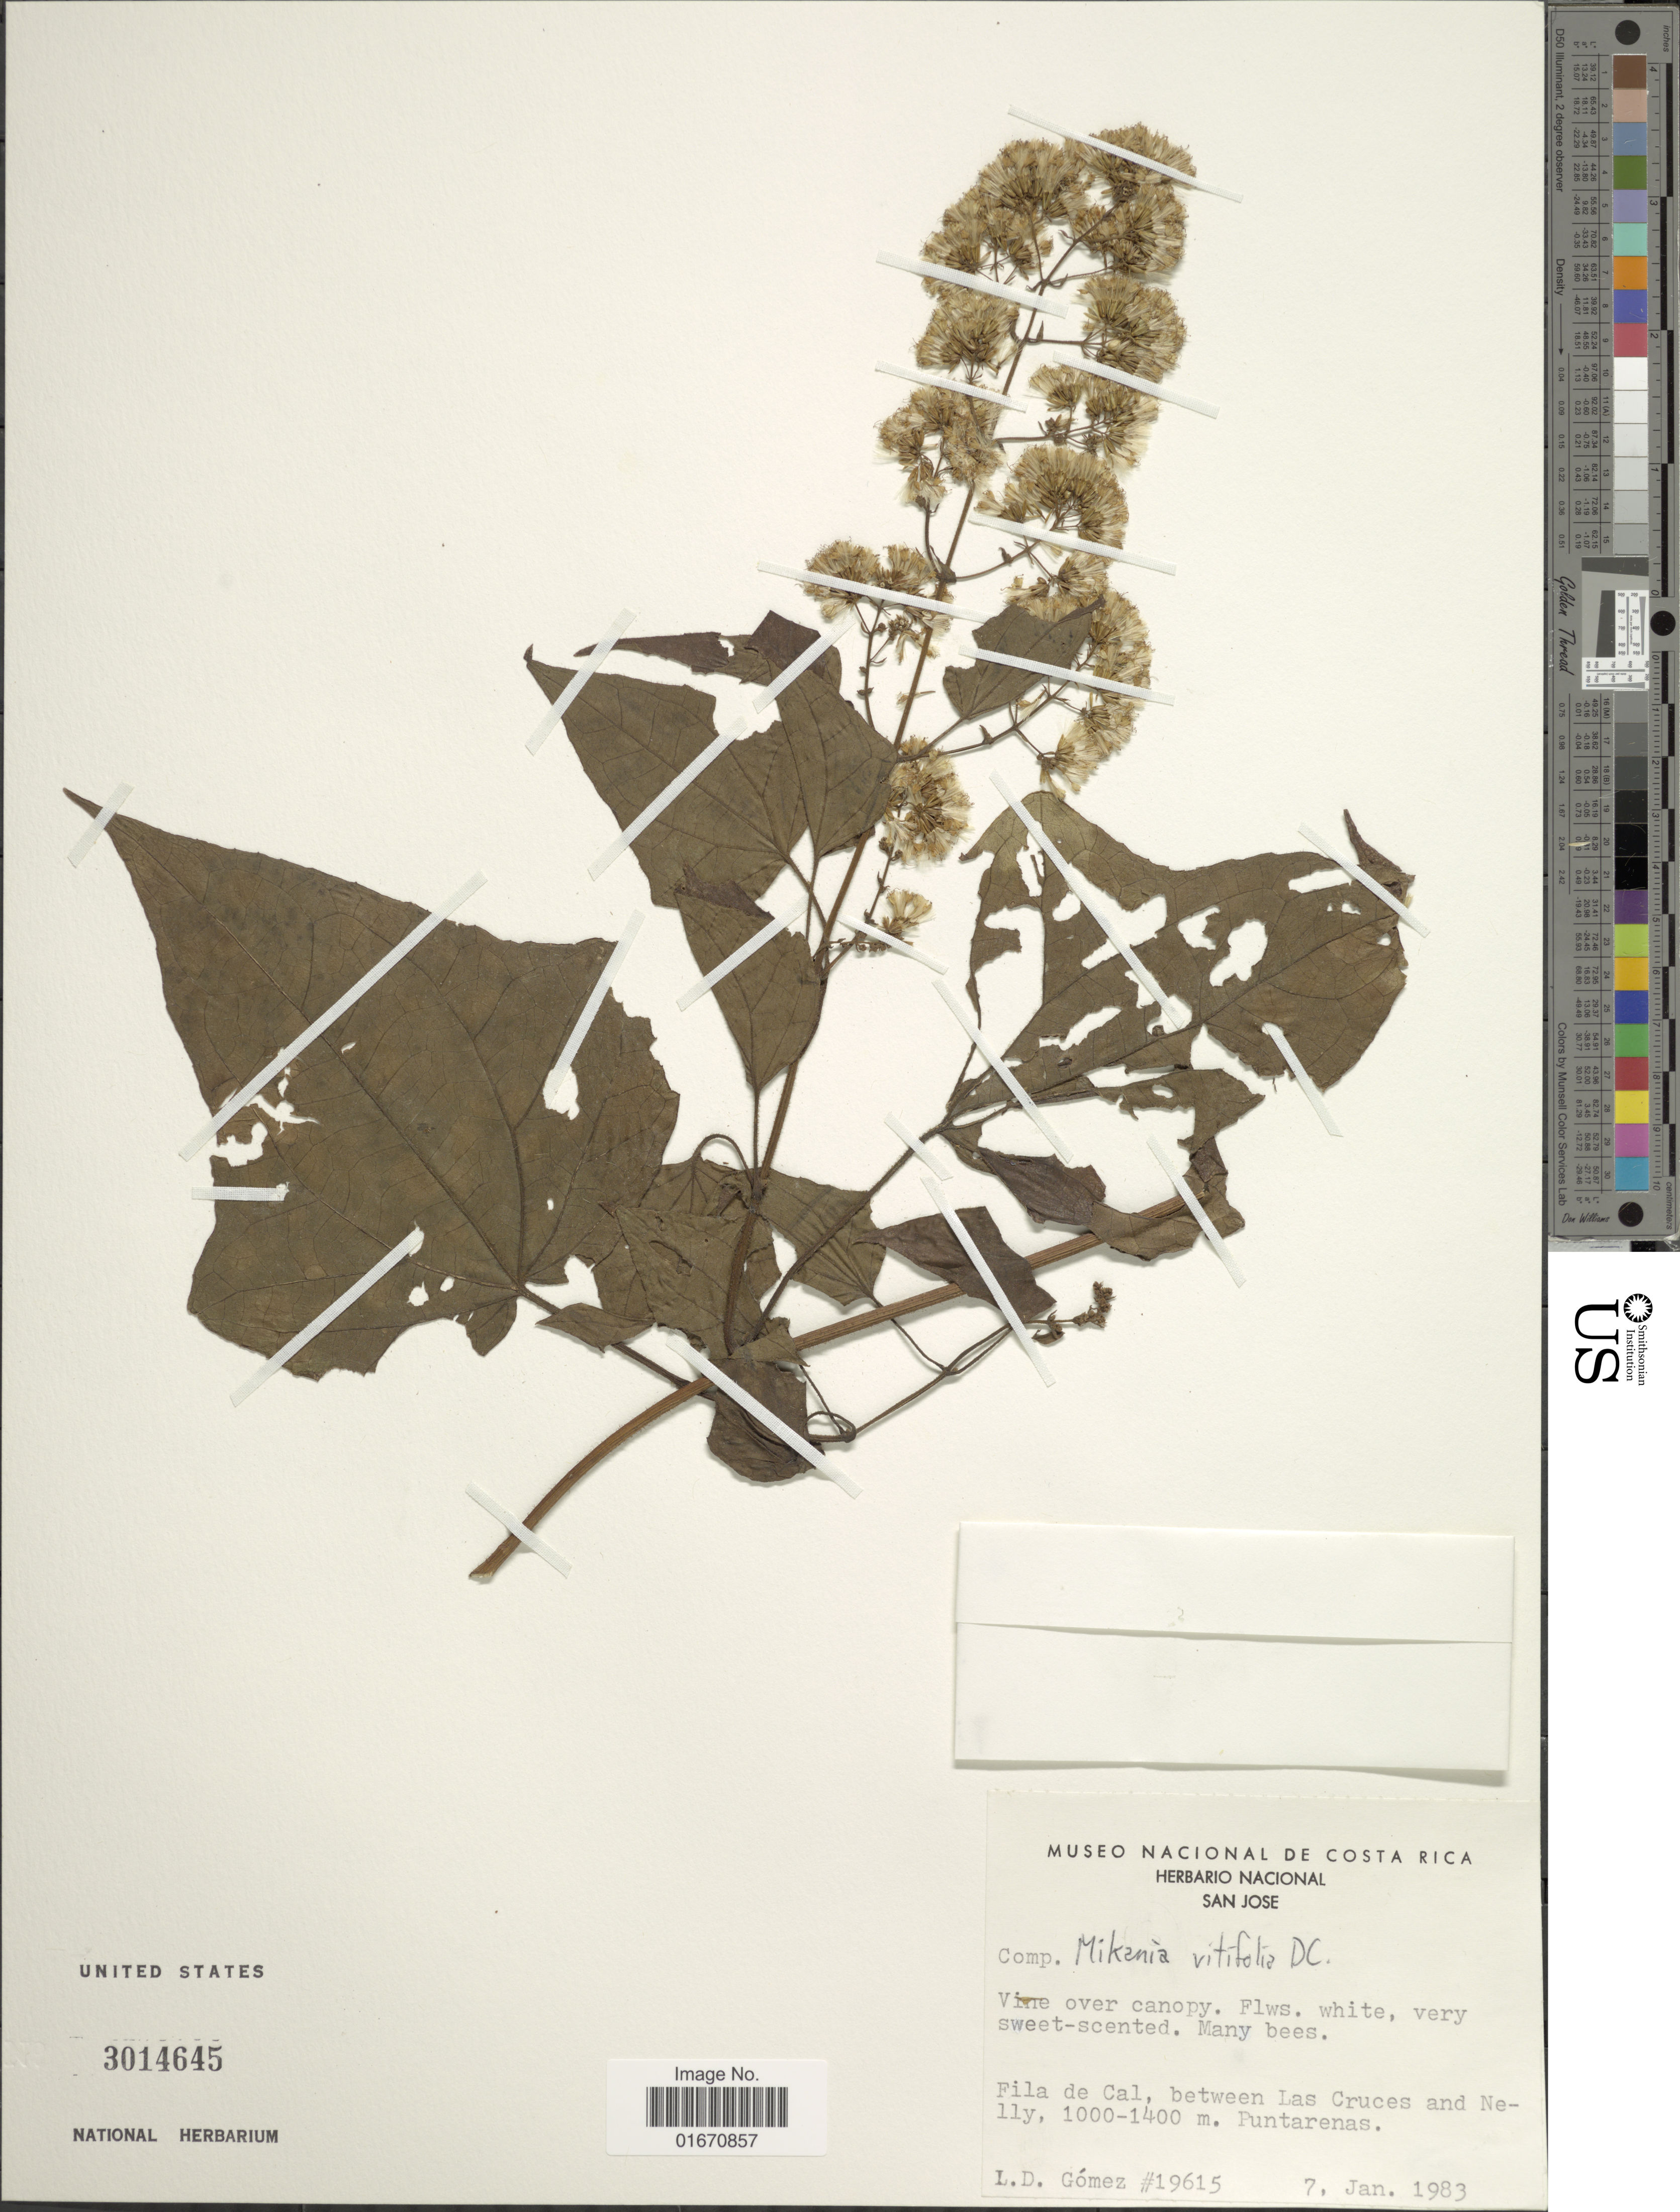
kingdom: Plantae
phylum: Tracheophyta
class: Magnoliopsida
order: Asterales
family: Asteraceae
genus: Mikania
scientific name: Mikania vitifolia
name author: DC.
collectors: L. Gomez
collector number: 19615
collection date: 1983-01-07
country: Costa Rica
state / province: Puntarenas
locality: Fila de Cal, between Las Cruces and Nelly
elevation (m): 1000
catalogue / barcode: US 3014645